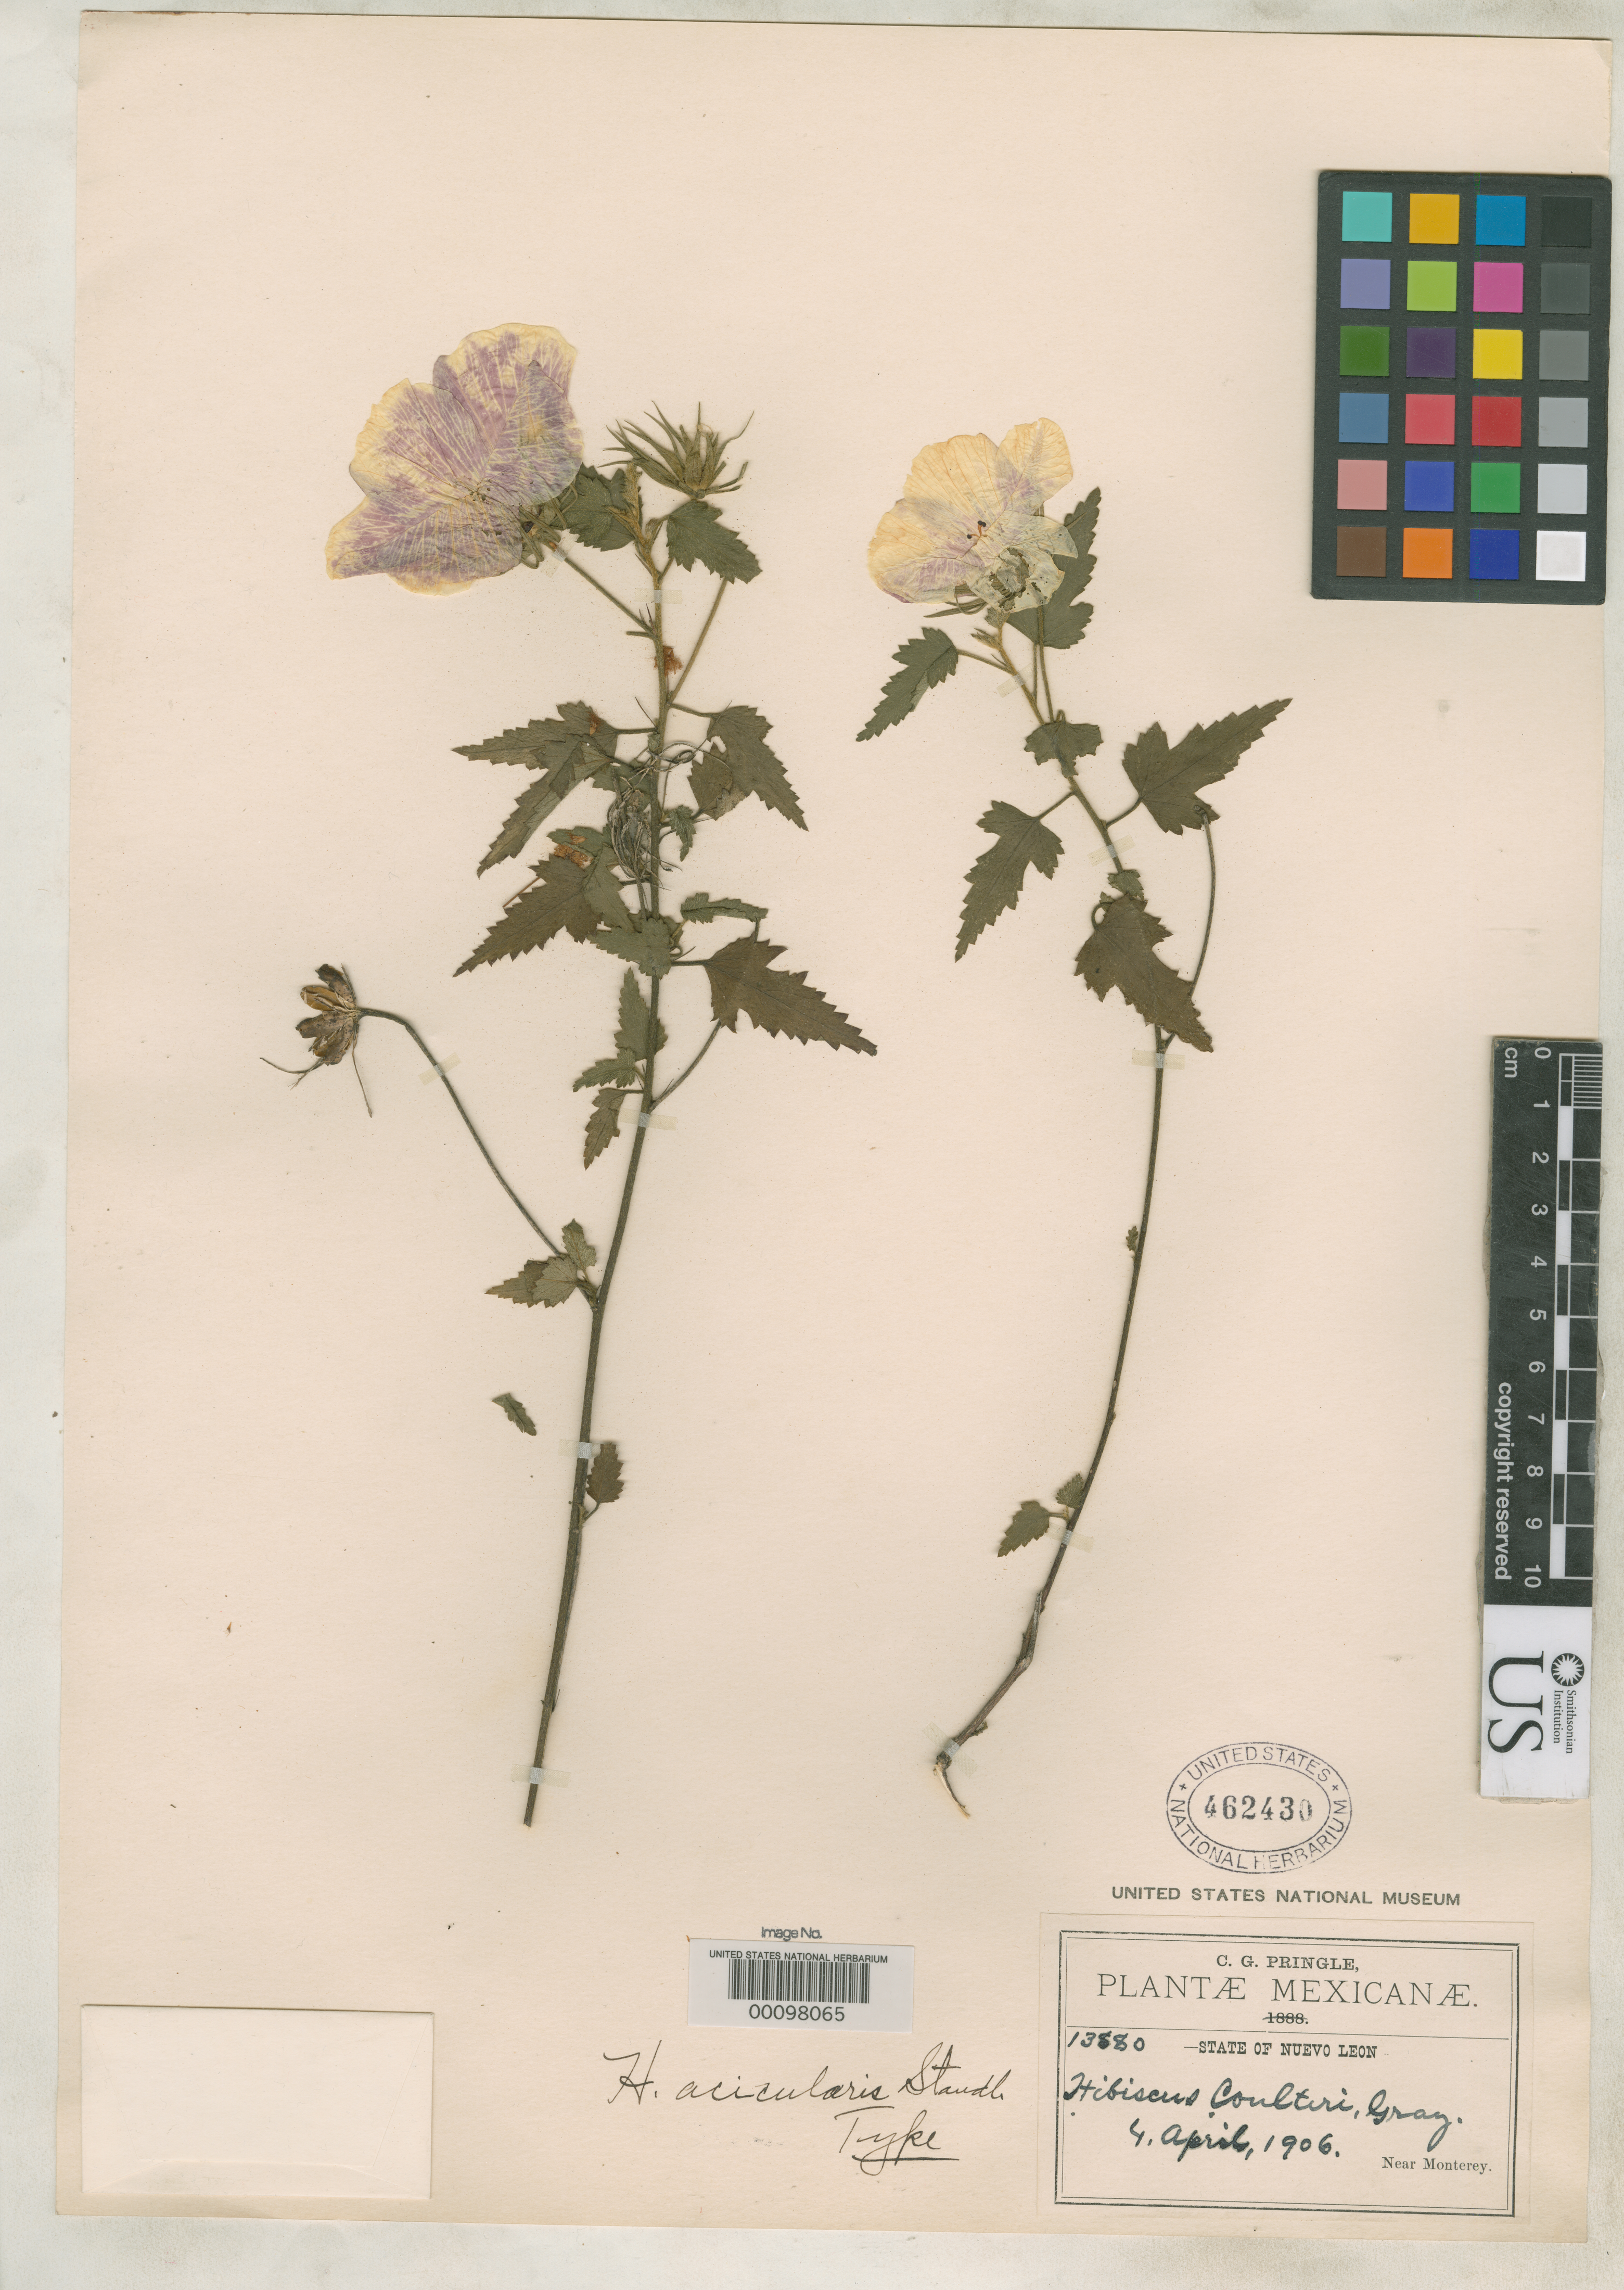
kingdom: Plantae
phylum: Tracheophyta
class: Magnoliopsida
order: Malvales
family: Malvaceae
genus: Hibiscus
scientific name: Hibiscus acicularis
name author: Standl.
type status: Holotype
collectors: C. G. Pringle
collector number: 13880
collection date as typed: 04 Apr 1906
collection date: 1906-04-04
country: Mexico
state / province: Nuevo León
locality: Monterrey.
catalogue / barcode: US 462430